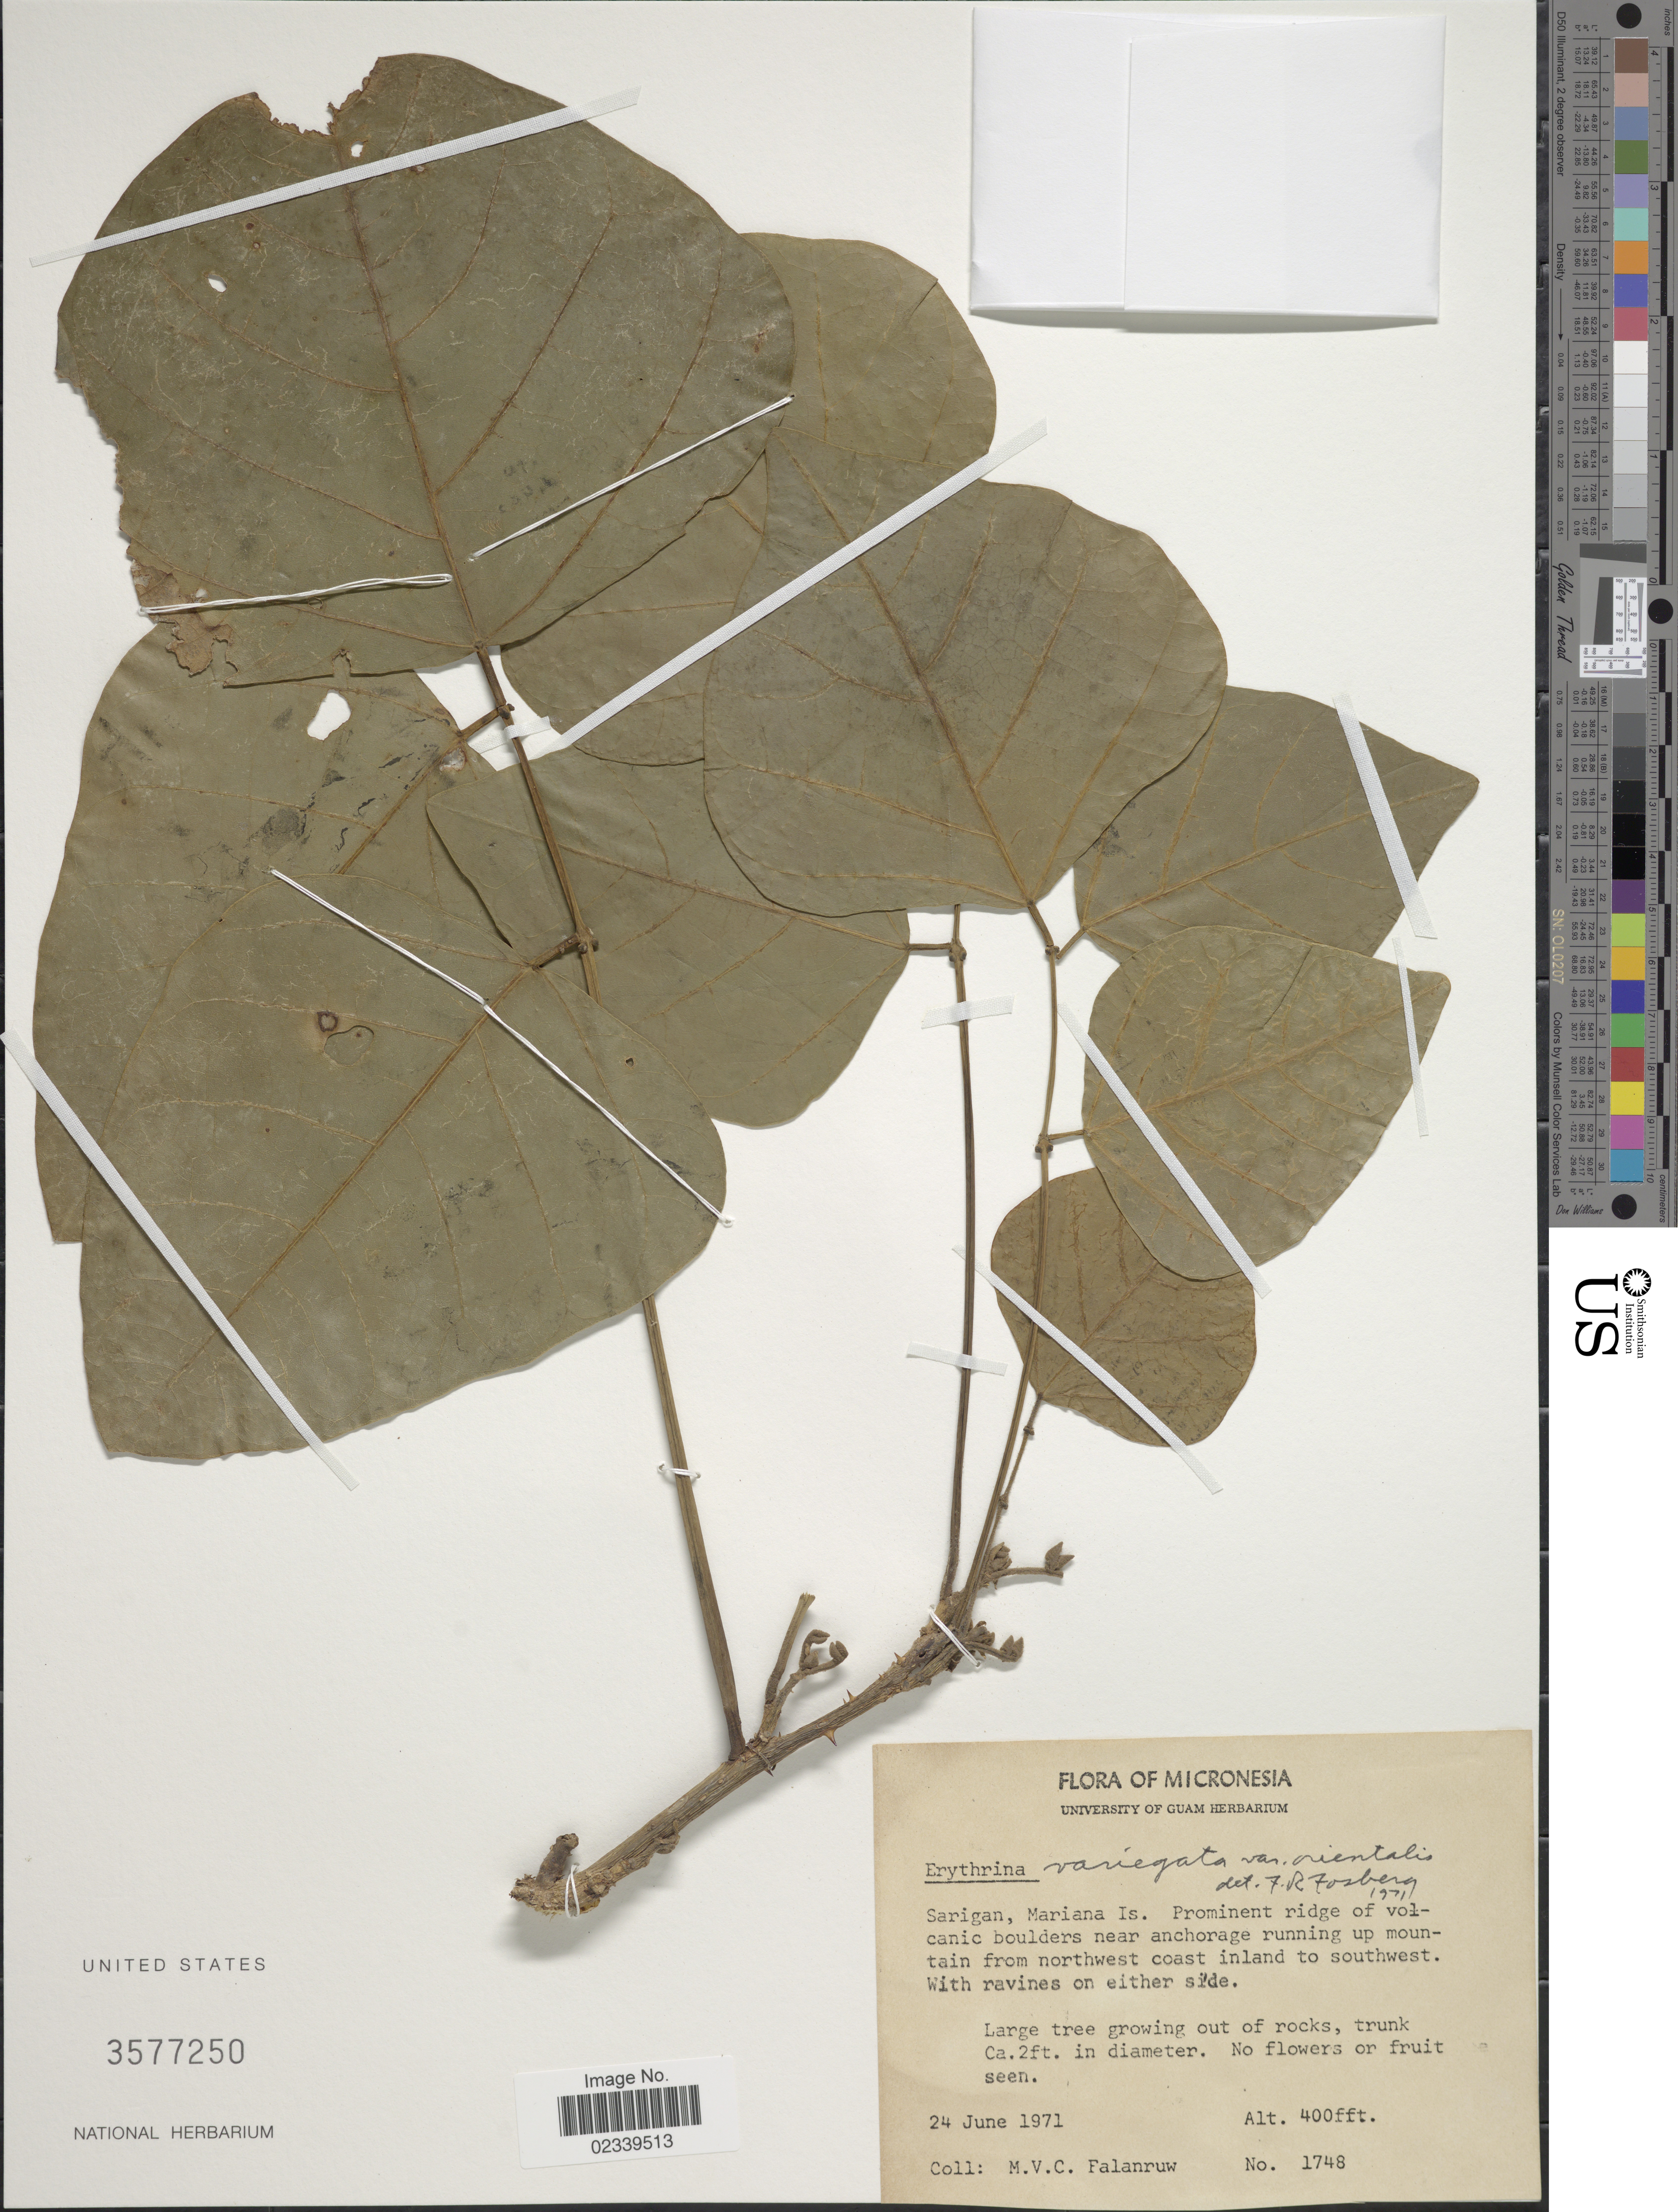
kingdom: Plantae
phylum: Tracheophyta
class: Magnoliopsida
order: Fabales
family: Fabaceae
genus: Erythrina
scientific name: Erythrina variegata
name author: L.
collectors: M. V. Falanruw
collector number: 1748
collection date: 1971-06-24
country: Northern Mariana Islands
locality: Micronesia, Sarigan, Mariana Is., Prominent ridge of volcanic boulders near anchorage running up mounrtain from northwest coast inland to southwest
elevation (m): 122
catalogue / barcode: US 3577250